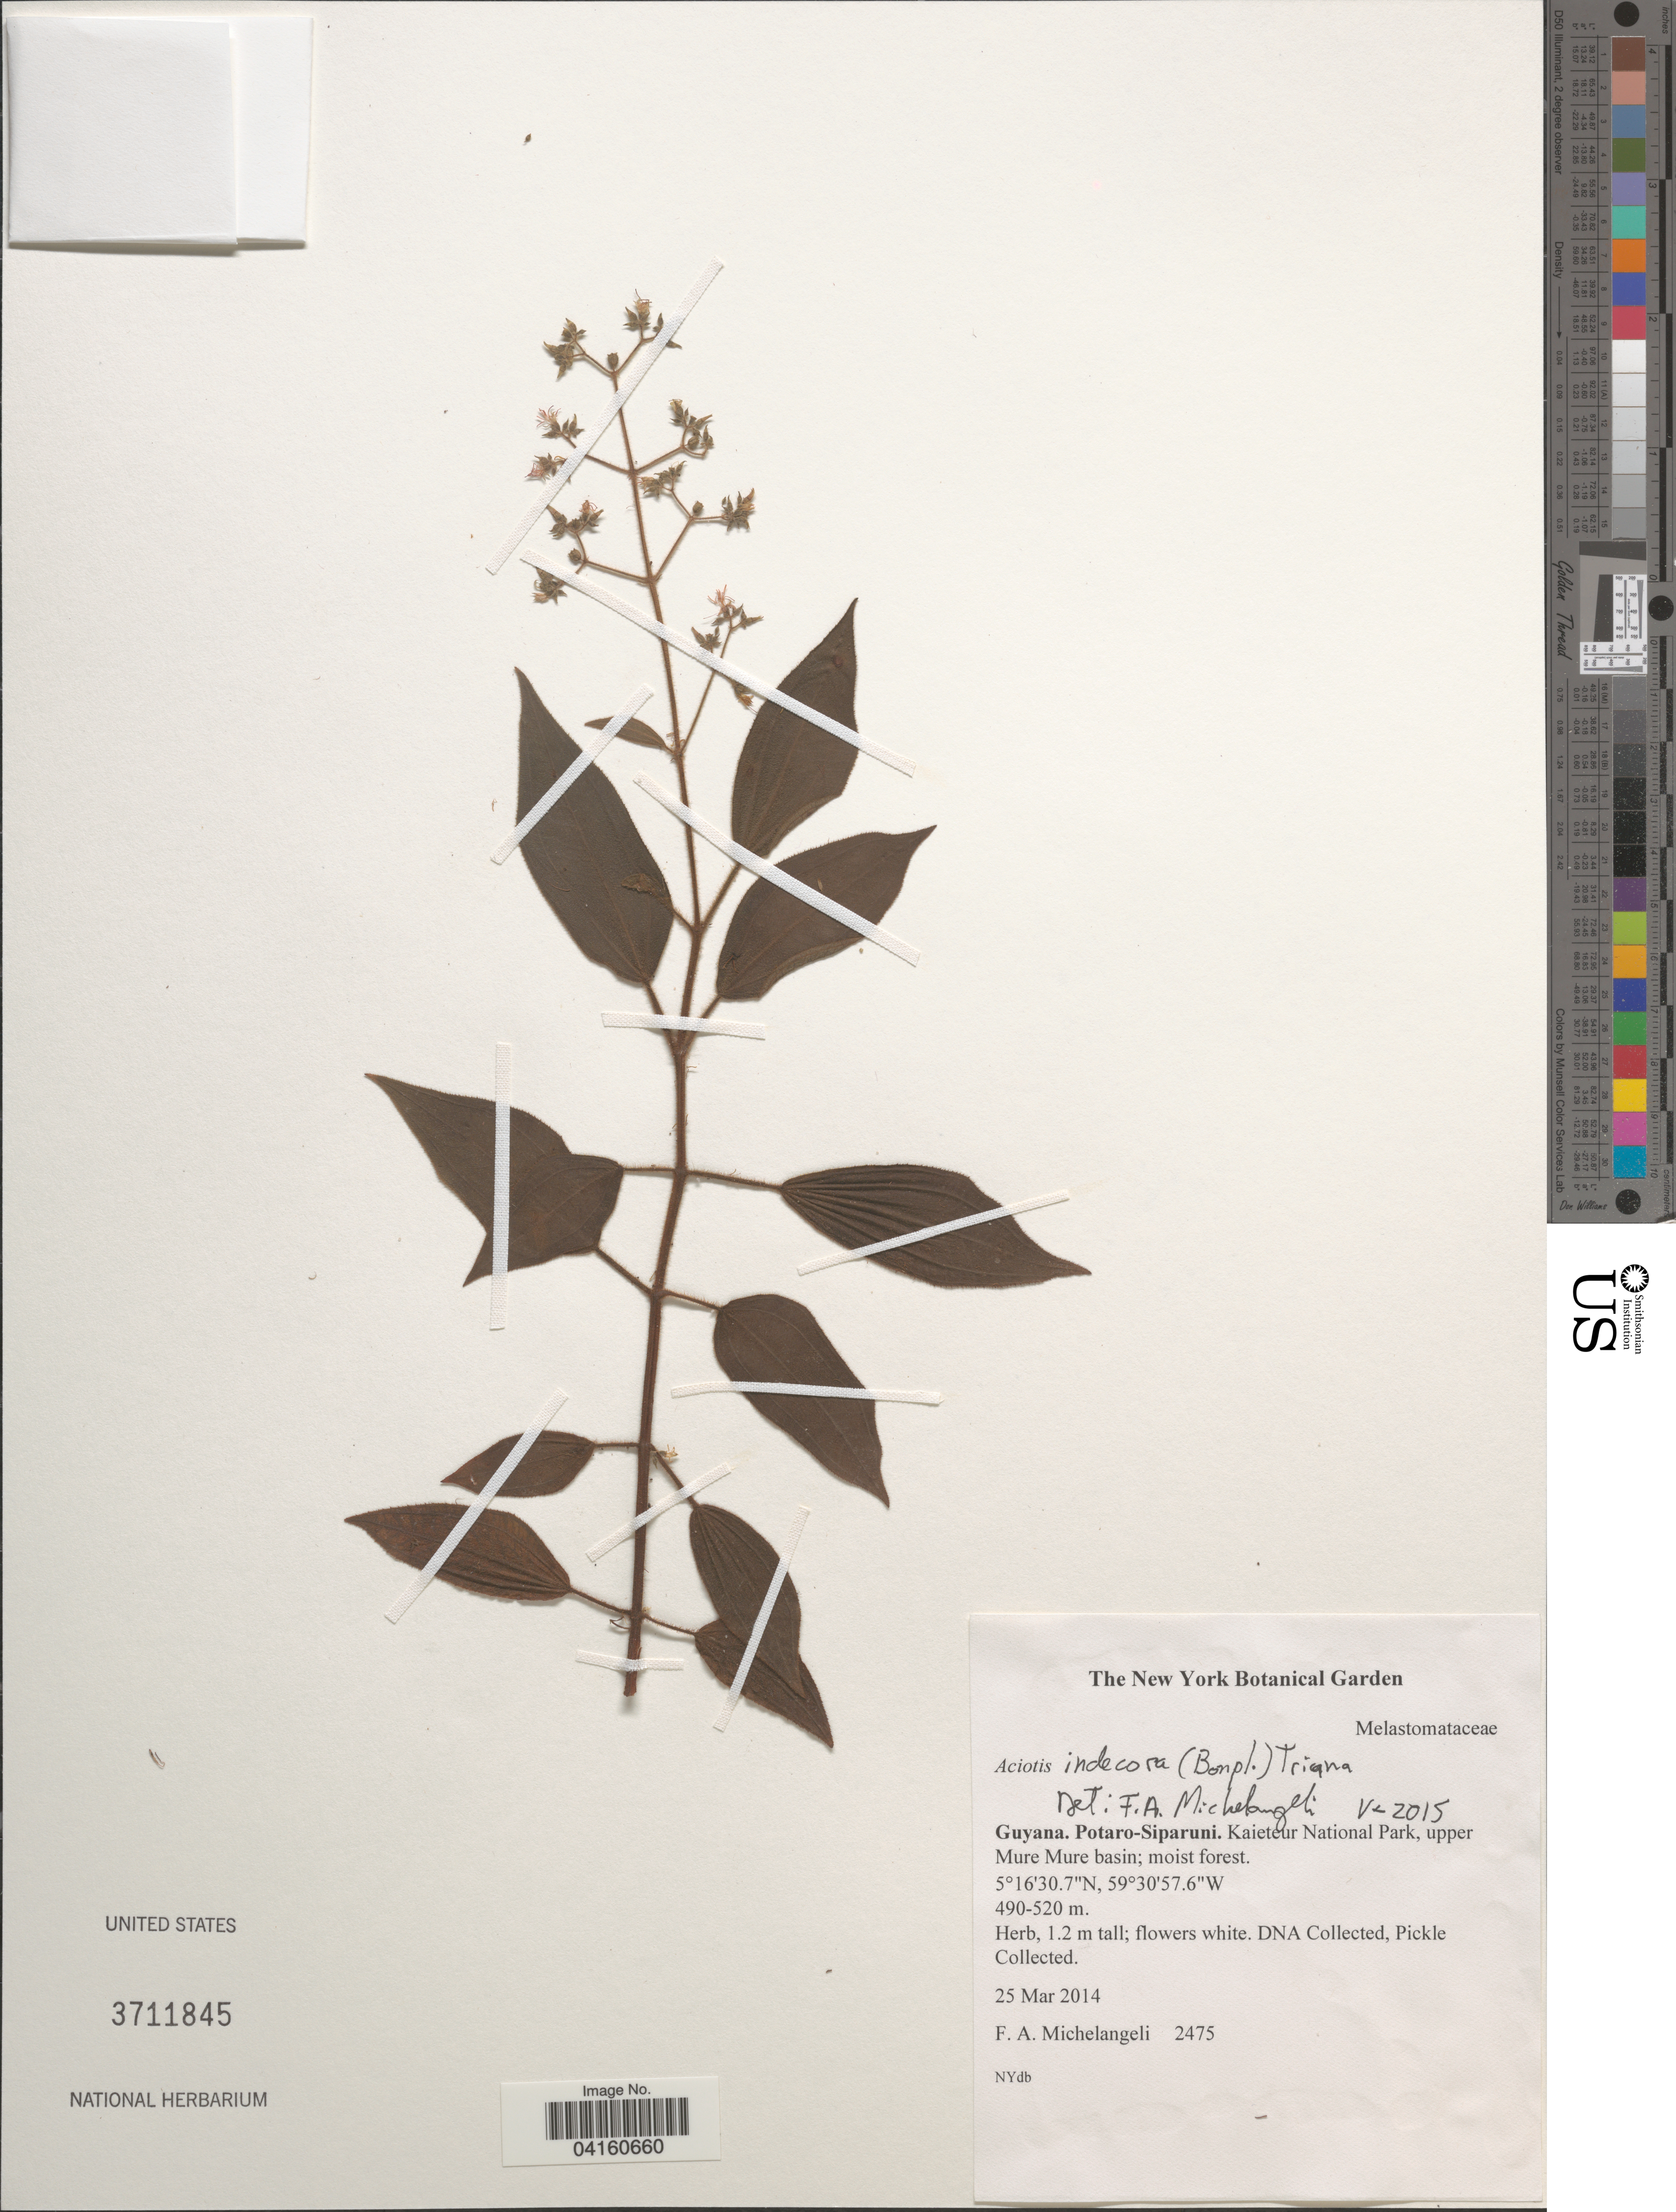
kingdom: Plantae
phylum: Tracheophyta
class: Magnoliopsida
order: Myrtales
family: Melastomataceae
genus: Aciotis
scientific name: Aciotis indecora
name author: (Bonpl.) Triana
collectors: F. A. Michelangeli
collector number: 2475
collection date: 2014-03-25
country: Guyana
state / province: Potaro-Siparuni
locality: Kaieteur National Park, upper Mure Mure basin.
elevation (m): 490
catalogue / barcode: US 3711845